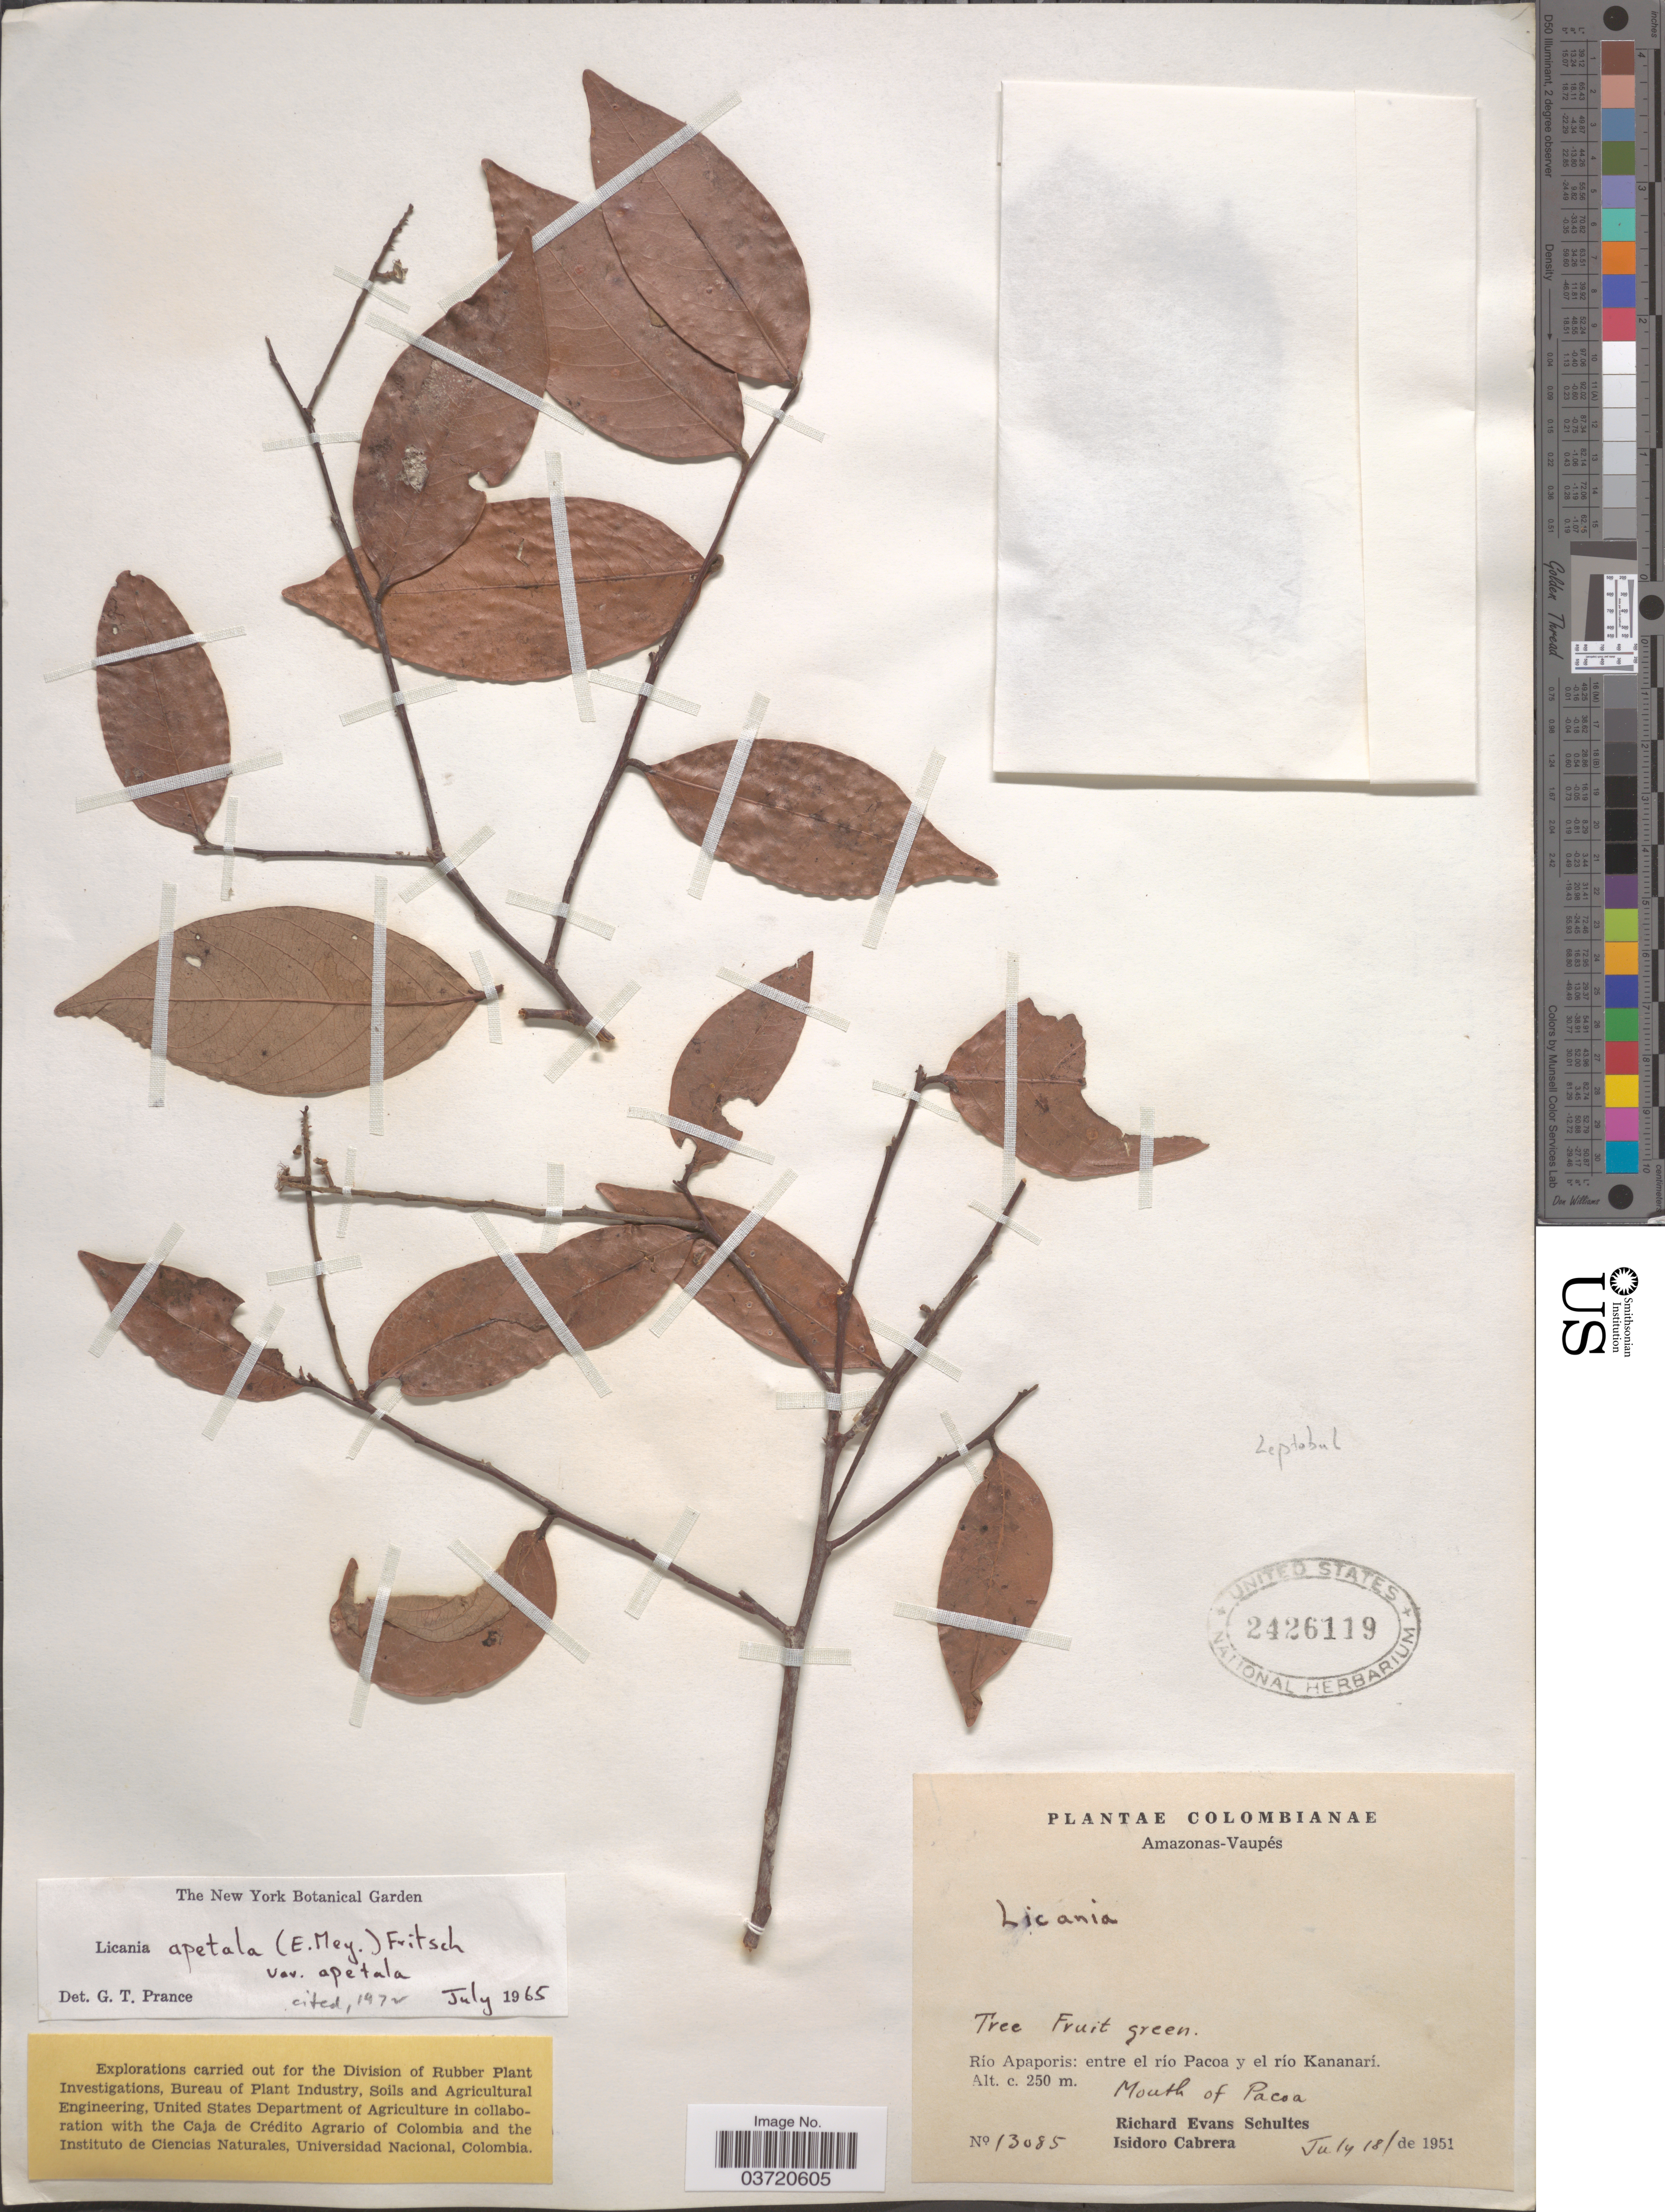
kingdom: Plantae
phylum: Tracheophyta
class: Magnoliopsida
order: Malpighiales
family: Chrysobalanaceae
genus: Leptobalanus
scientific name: Leptobalanus apetalus var. apetalus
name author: (E. Mey.) Sothers & Prance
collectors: R. E. Schultes & I. Cabrera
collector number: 13085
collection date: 1951-07-18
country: Colombia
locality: Amazonas-Vaupés. Río Apaporis: entre el río Pacoa y el río Kananari. Mouth of Pacoa.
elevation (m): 250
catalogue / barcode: US 2426119